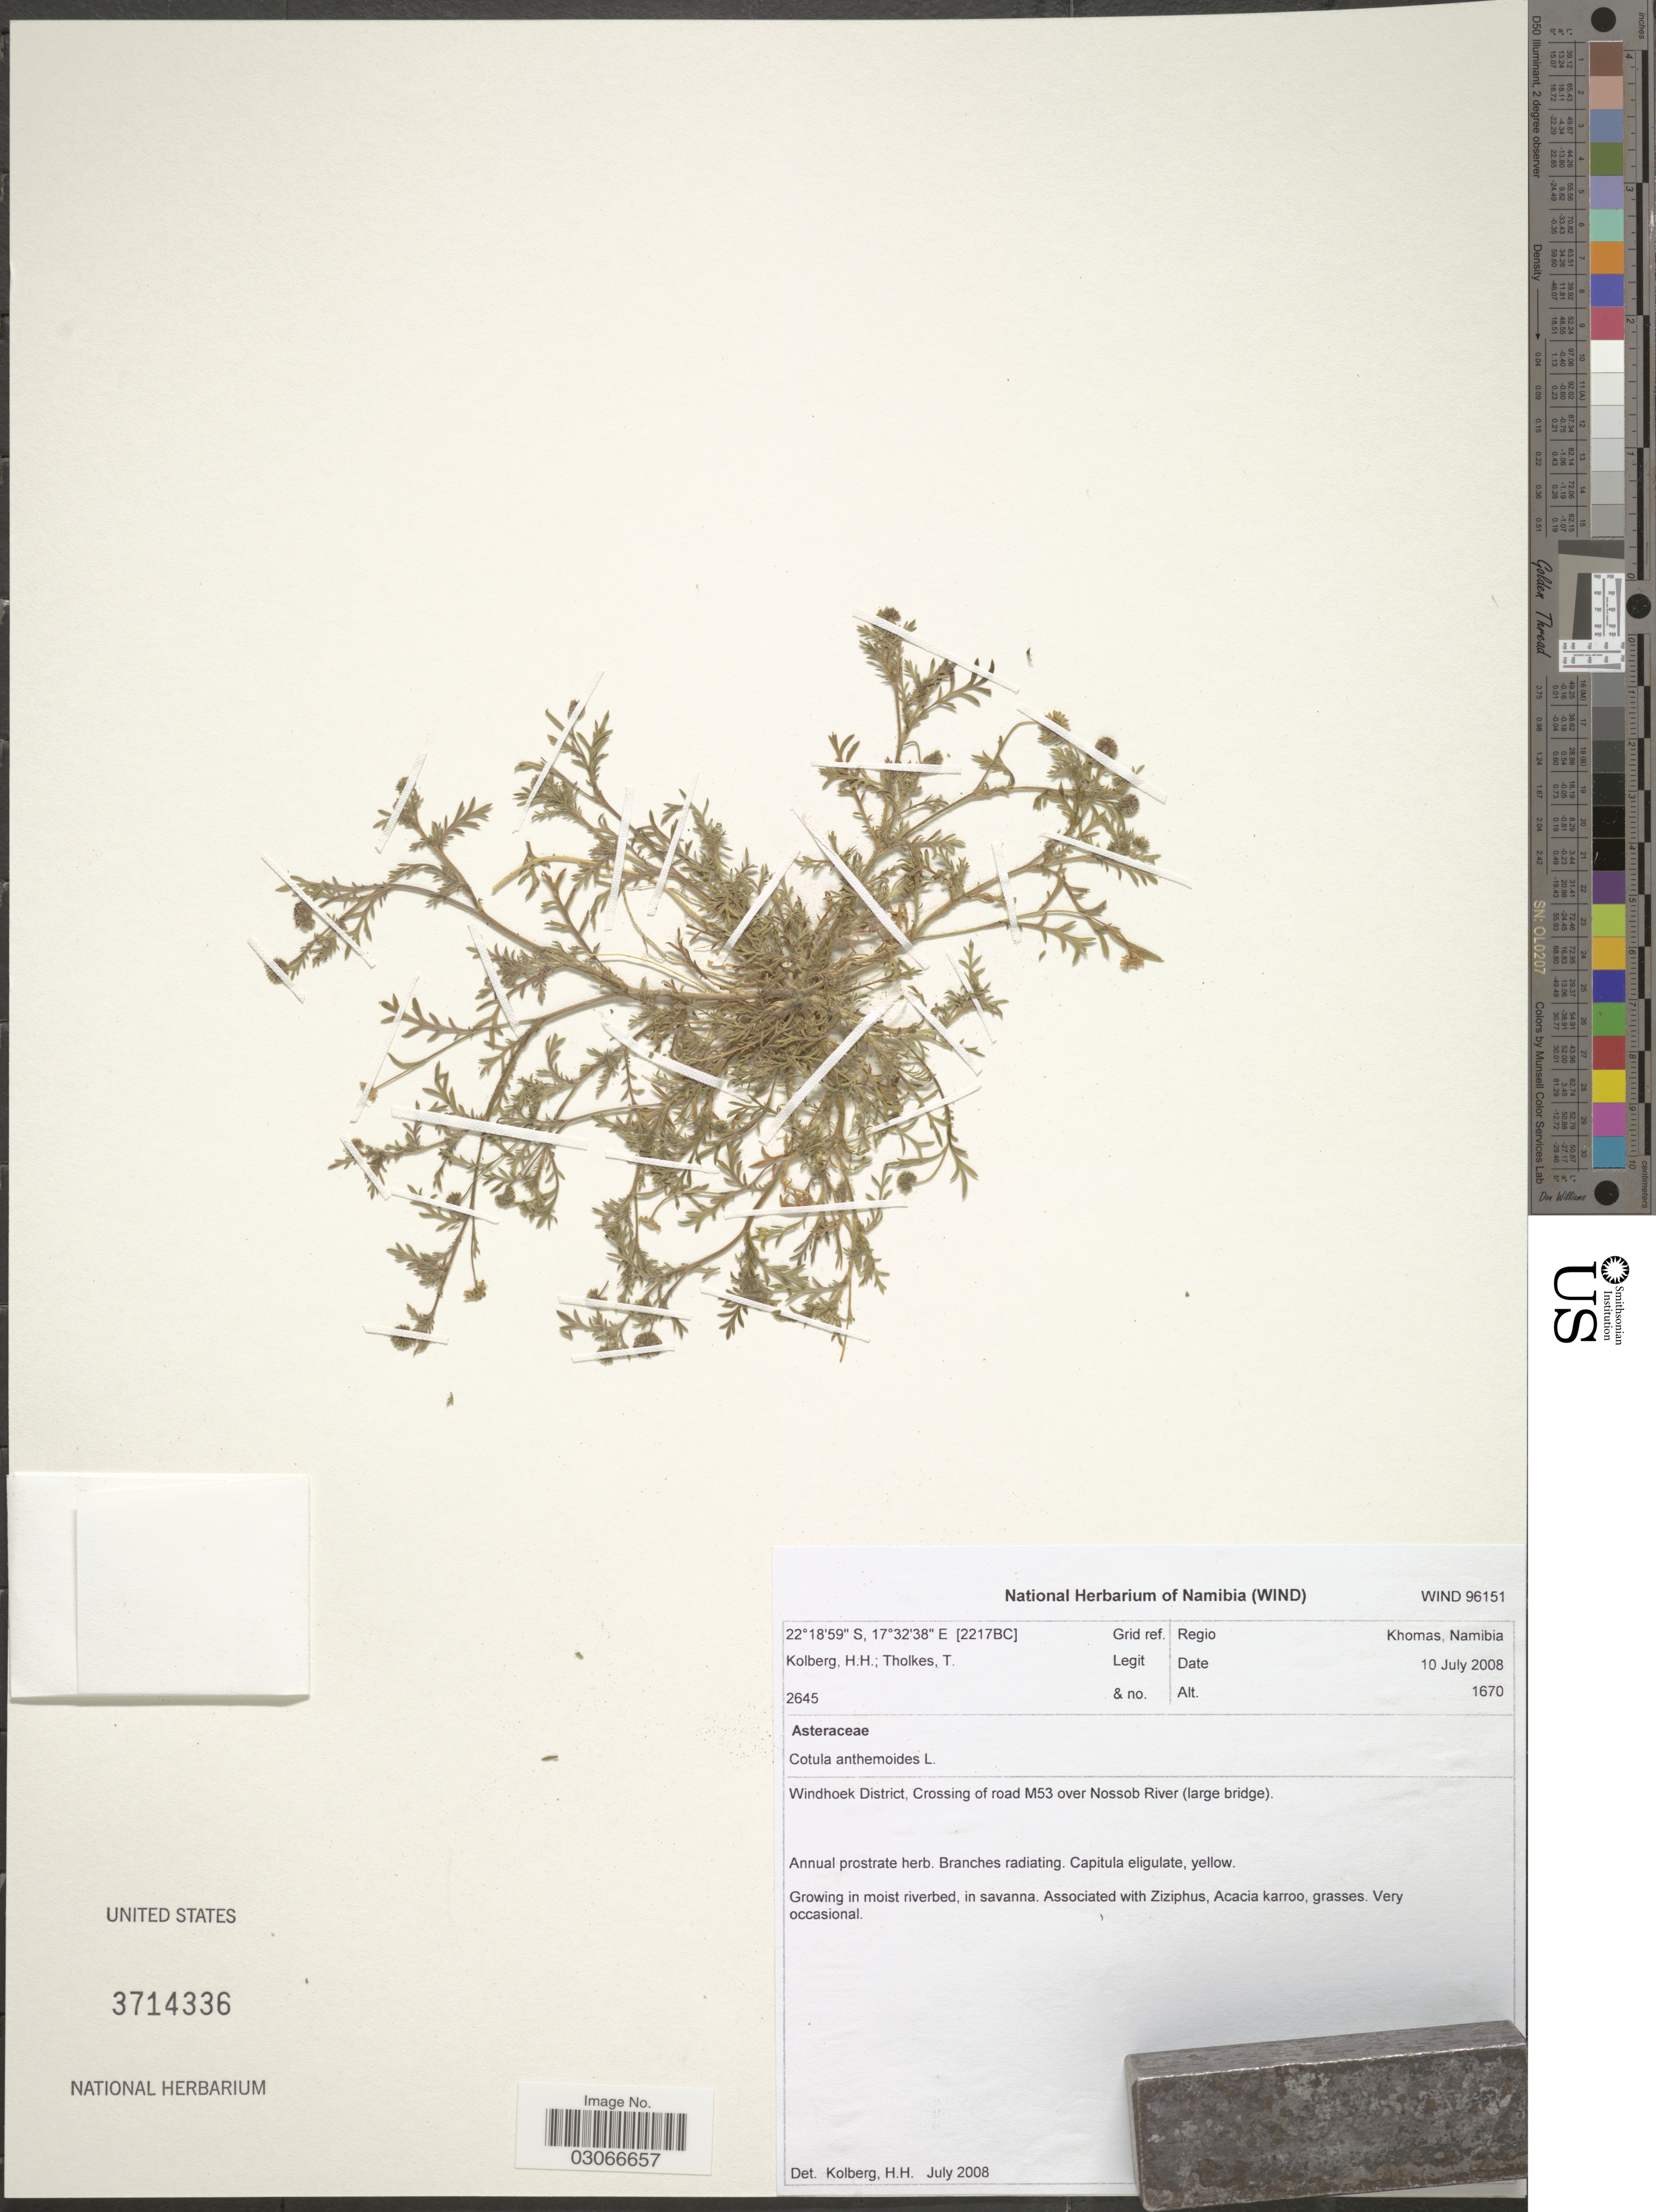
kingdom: Plantae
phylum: Tracheophyta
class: Magnoliopsida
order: Asterales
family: Asteraceae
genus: Cotula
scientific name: Cotula anthemoides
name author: L.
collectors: H. H. Kolberg & T. Tholkes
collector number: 2645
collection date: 2008-07-10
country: Namibia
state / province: Khomas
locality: [2217BC] Grid ref. Regio Khomas, Windhoek District, Crossing of road M53 over Nossob River (large bridge).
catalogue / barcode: US 3714336